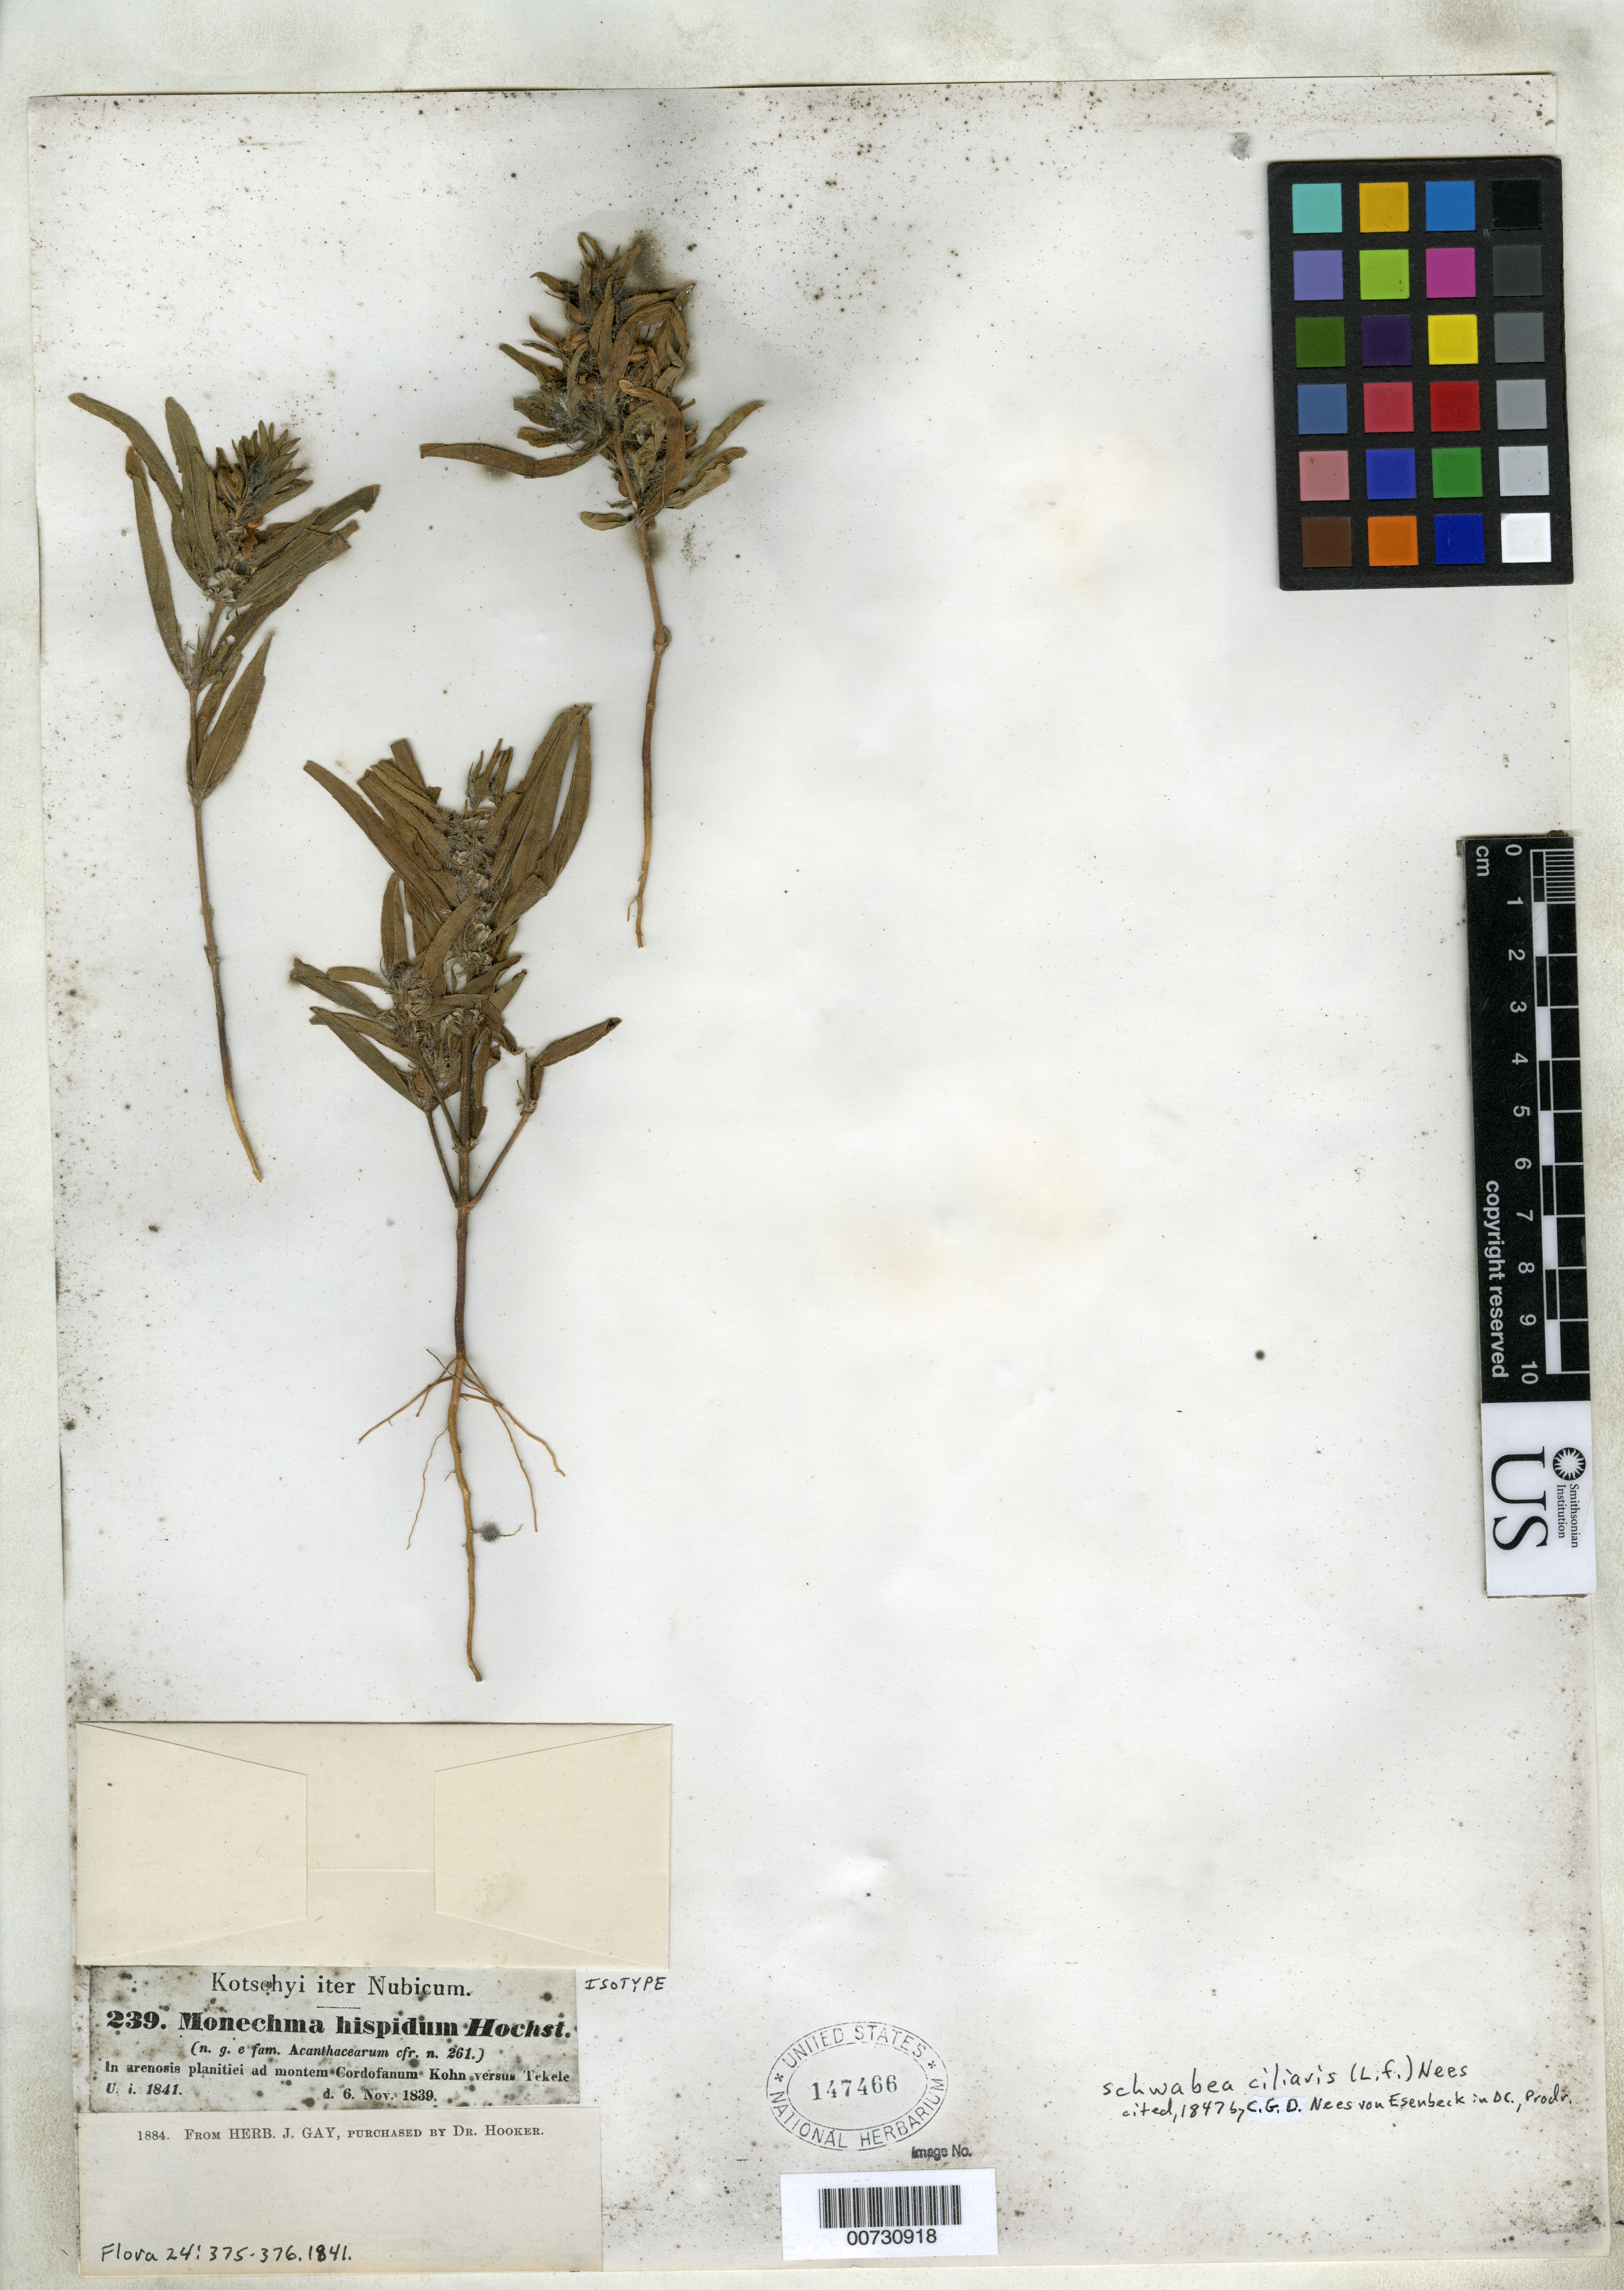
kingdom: Plantae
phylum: Tracheophyta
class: Magnoliopsida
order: Lamiales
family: Acanthaceae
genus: Monechma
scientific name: Monechma hispidum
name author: Hochst.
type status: Isotype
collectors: K. G. Kotschy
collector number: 239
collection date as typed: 06 Nov 1839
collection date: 1839-11-06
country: Sudan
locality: In arenosis planitiei ad montem Cordofanum Kohn versus Tekele.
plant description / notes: Cited 1847 by Nees in DC., Prodr.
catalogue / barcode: US 147466